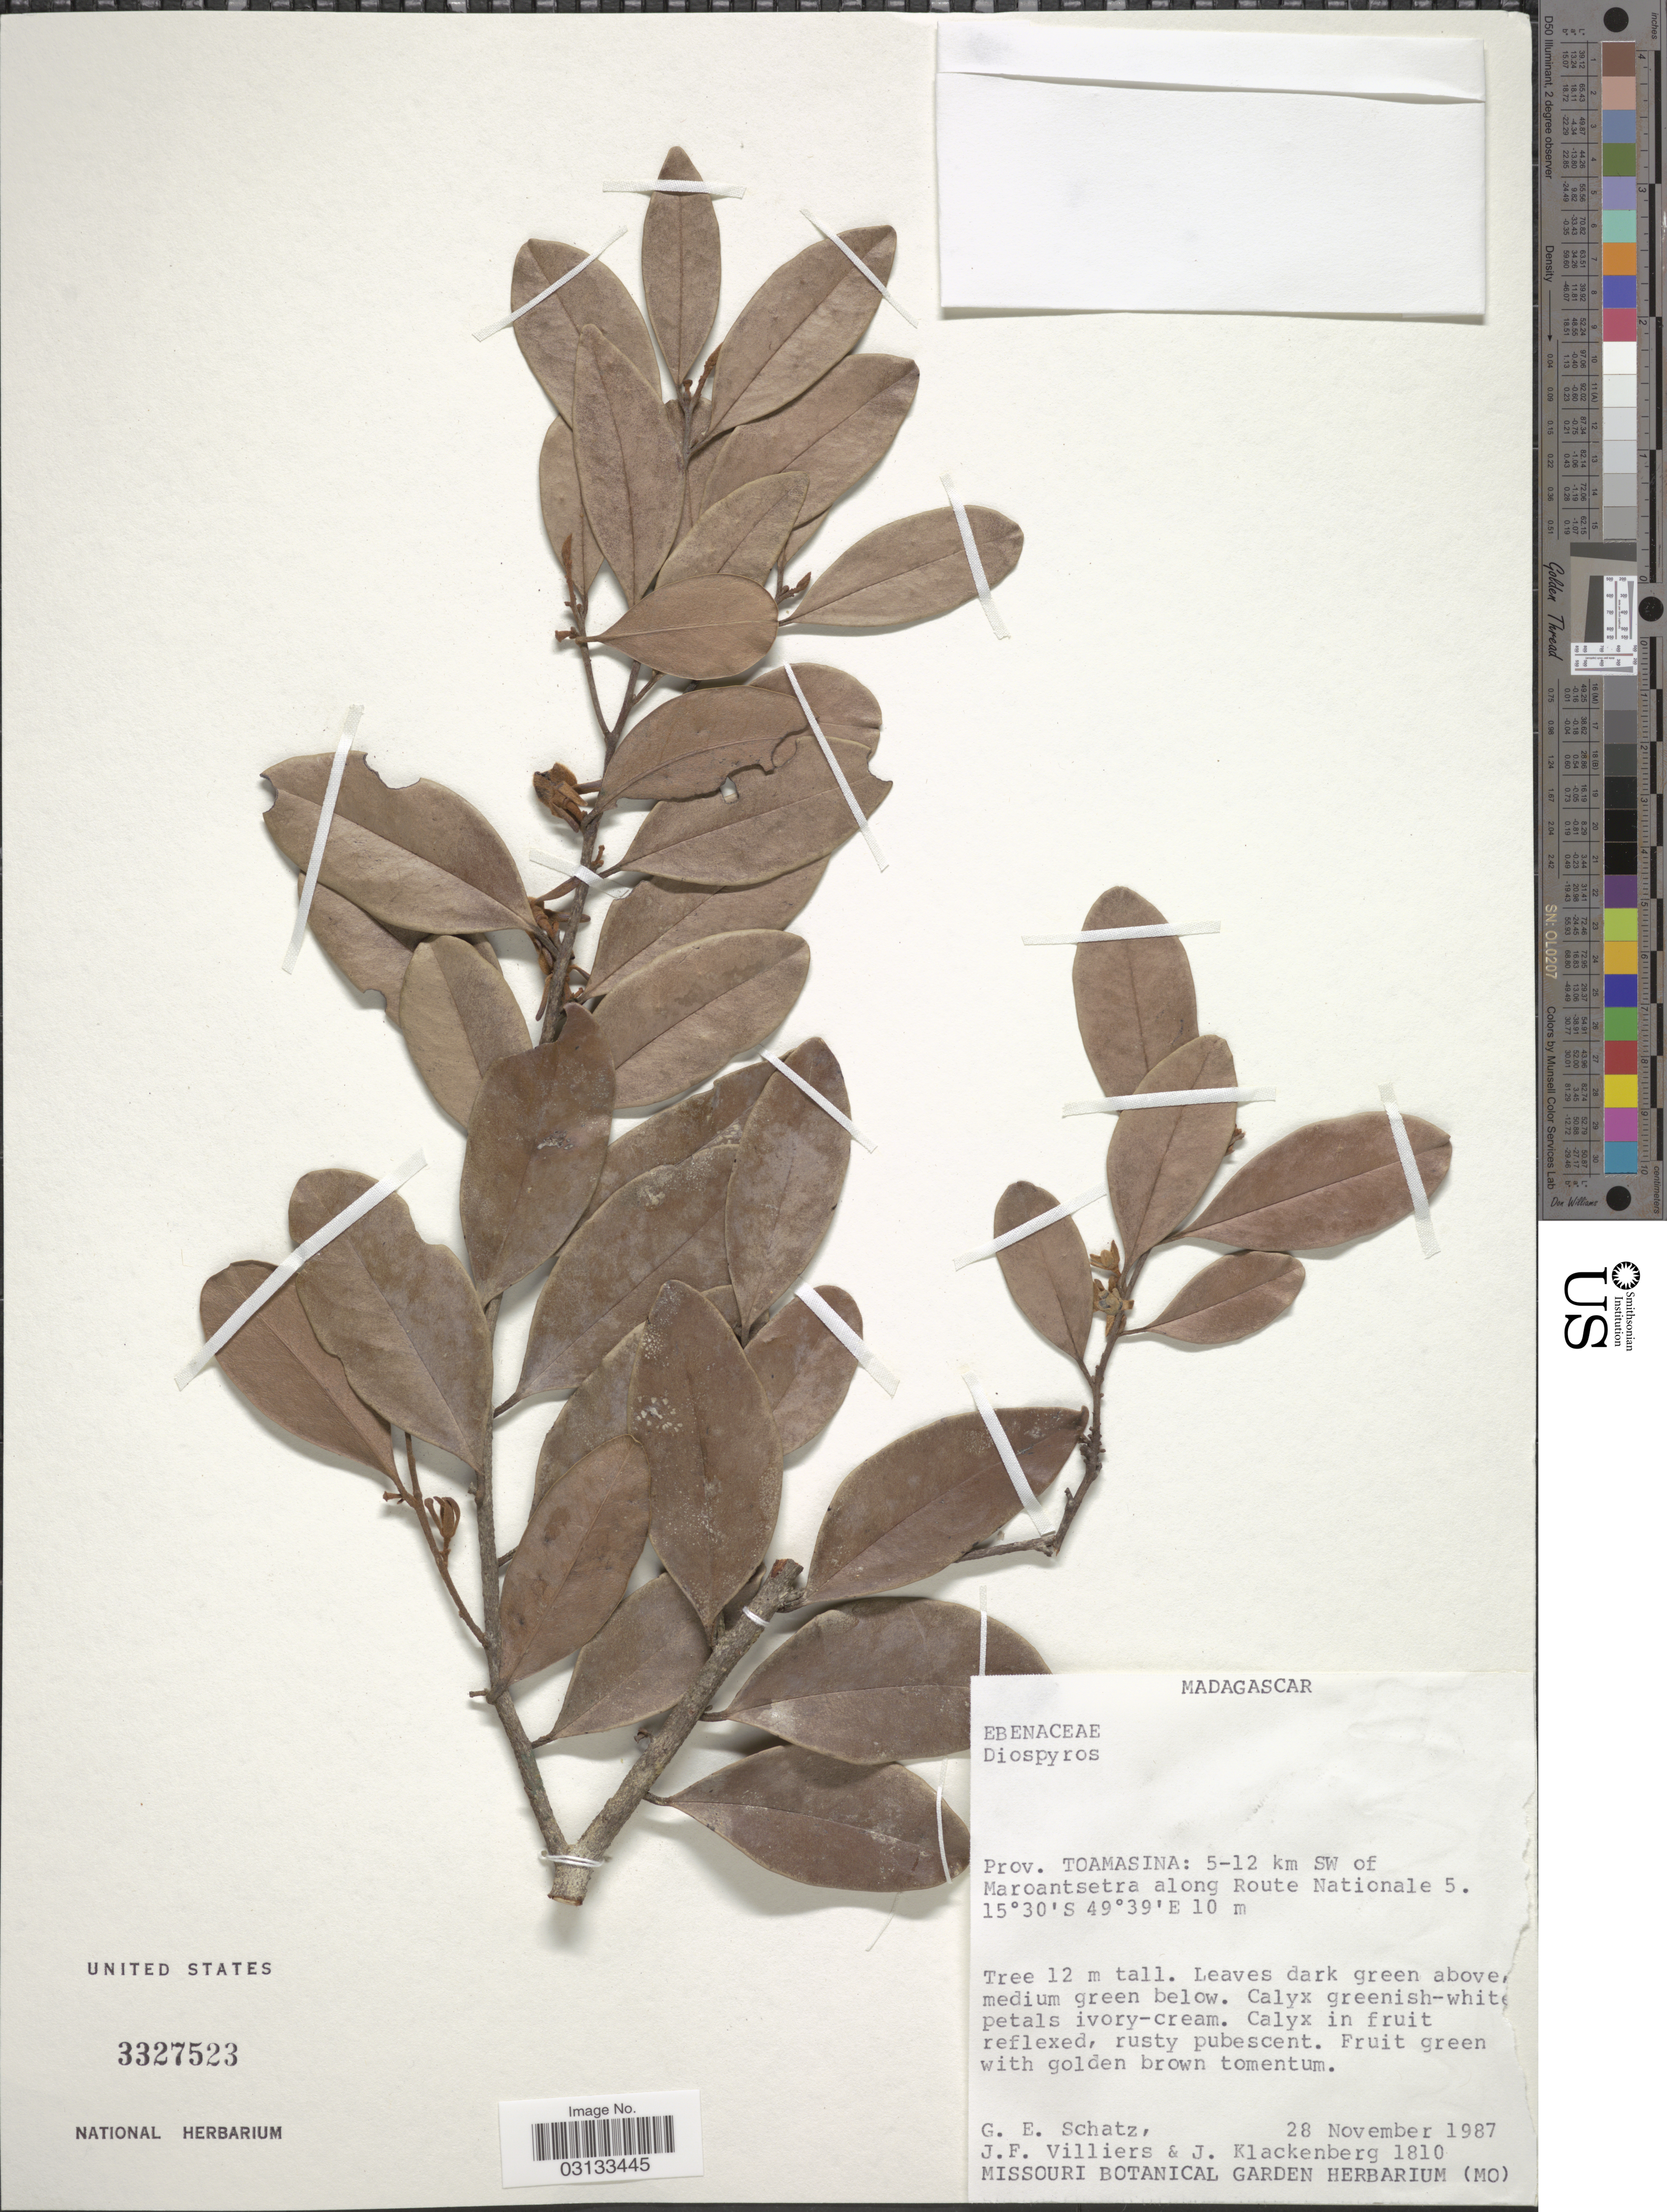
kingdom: Plantae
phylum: Tracheophyta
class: Magnoliopsida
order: Ericales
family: Ebenaceae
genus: Diospyros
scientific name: Diospyros sp.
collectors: G. Schatz, J. Villiers & J. Klackenberg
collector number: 1810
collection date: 1987-11-28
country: Madagascar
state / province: Analanjirofo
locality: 5-12 km SW of Maroantsetra along Route Nationale 5.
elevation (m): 10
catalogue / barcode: US 3327523